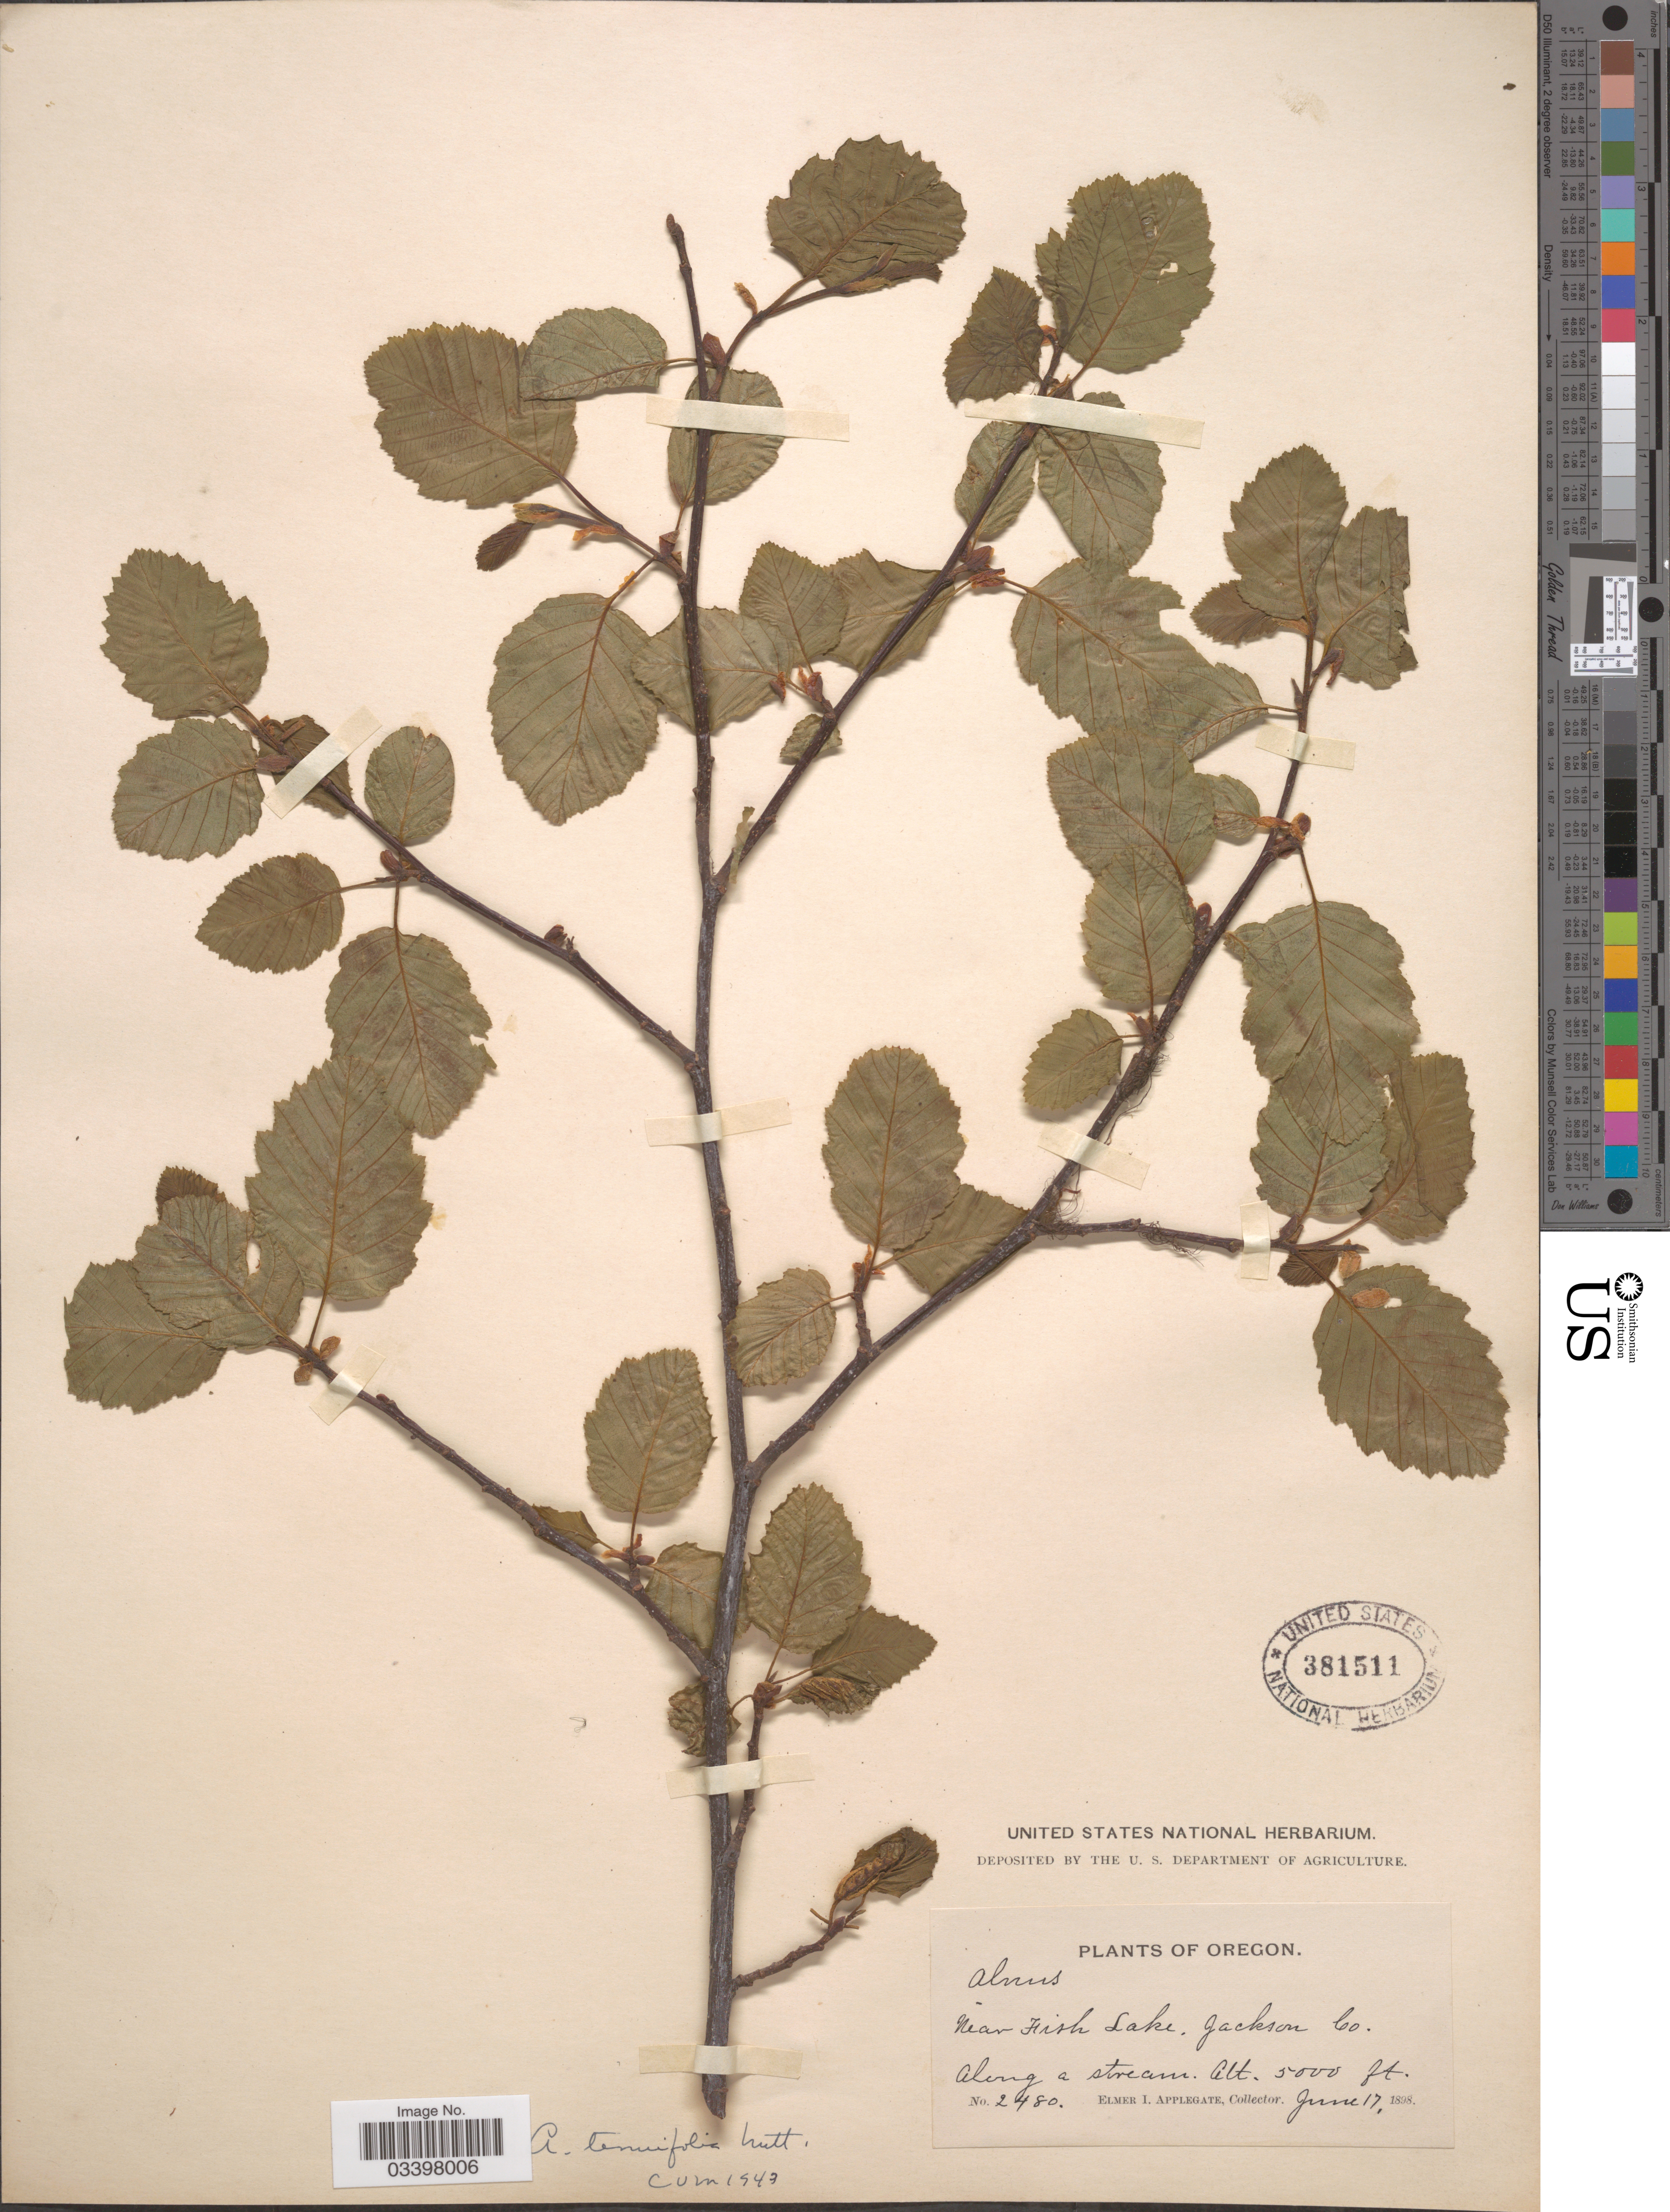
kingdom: Plantae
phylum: Tracheophyta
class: Magnoliopsida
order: Fagales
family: Betulaceae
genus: Alnus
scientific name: Alnus incana subsp. tenuifolia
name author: (Nutt.) Breitung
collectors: E. I. Applegate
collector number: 2480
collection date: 1898-06-17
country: United States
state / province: Oregon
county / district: Jackson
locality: Near Fish Lake, Jackson Co.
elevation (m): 1524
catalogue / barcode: US 381511